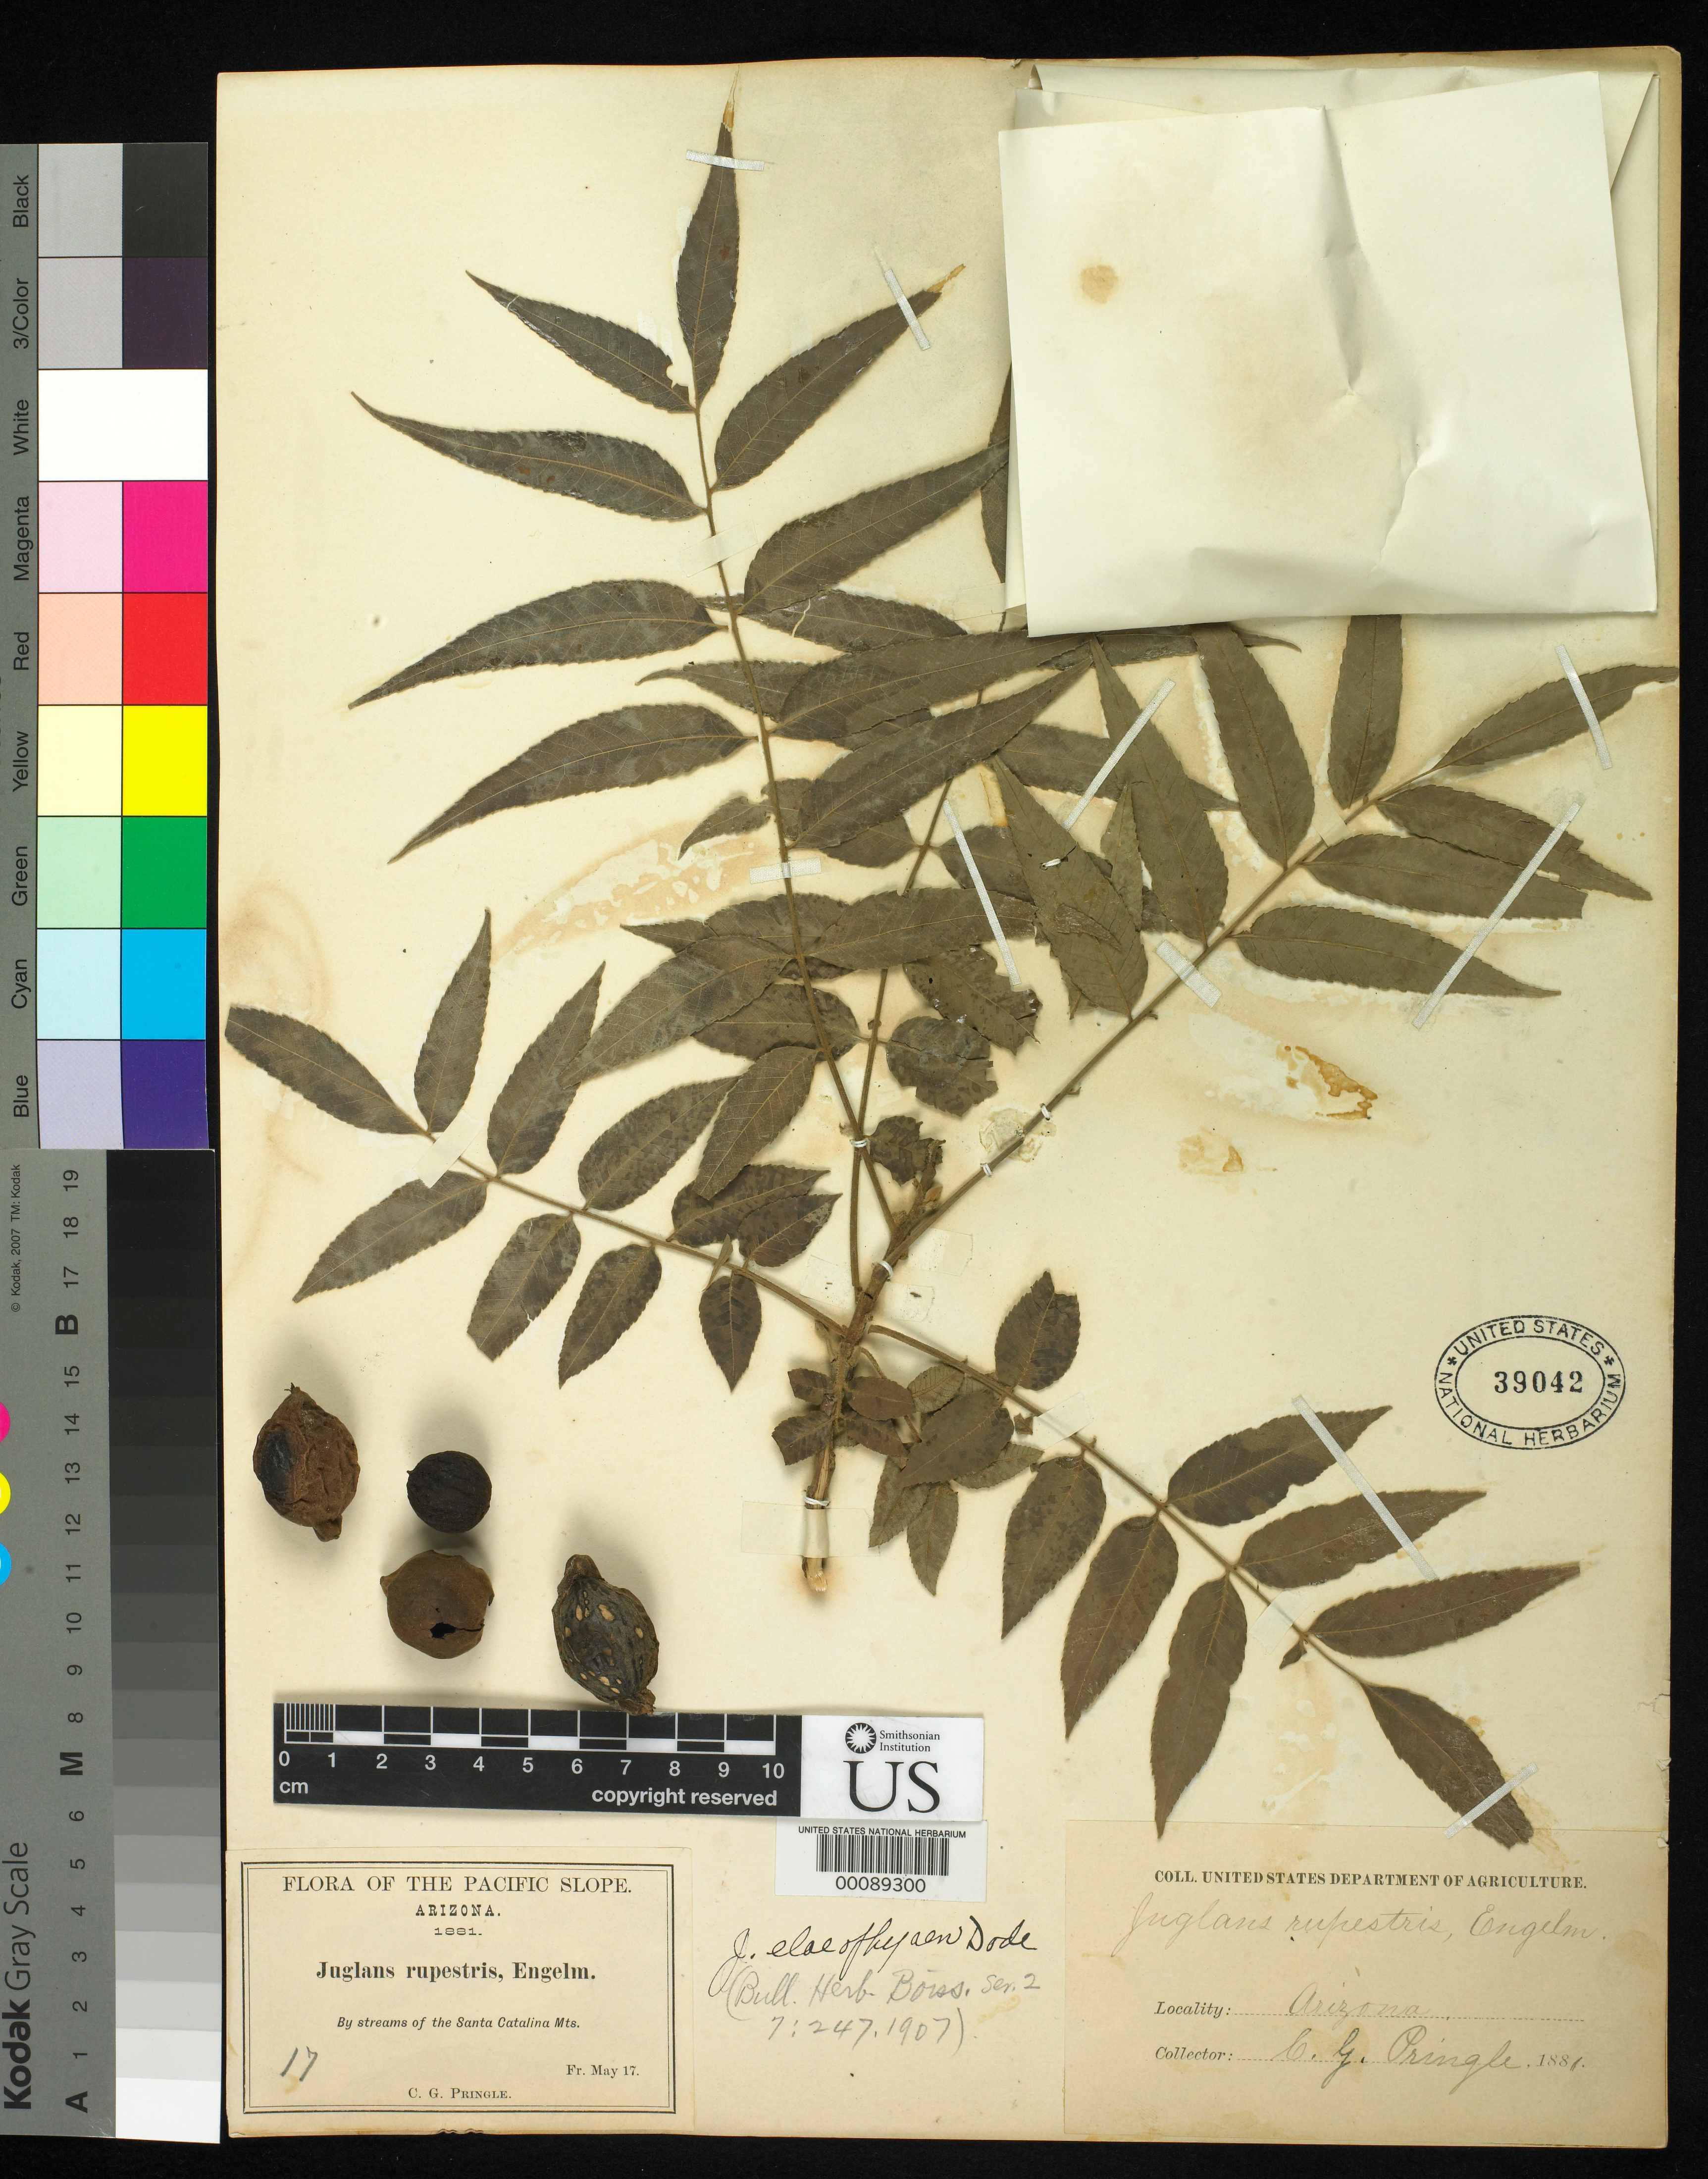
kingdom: Plantae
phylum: Tracheophyta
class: Magnoliopsida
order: Fagales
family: Juglandaceae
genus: Juglans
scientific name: Juglans elaeopyren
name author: Dode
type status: Isotype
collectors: C. G. Pringle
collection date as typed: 17 May 1881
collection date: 1881-05-17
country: United States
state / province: Arizona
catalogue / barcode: US 39042